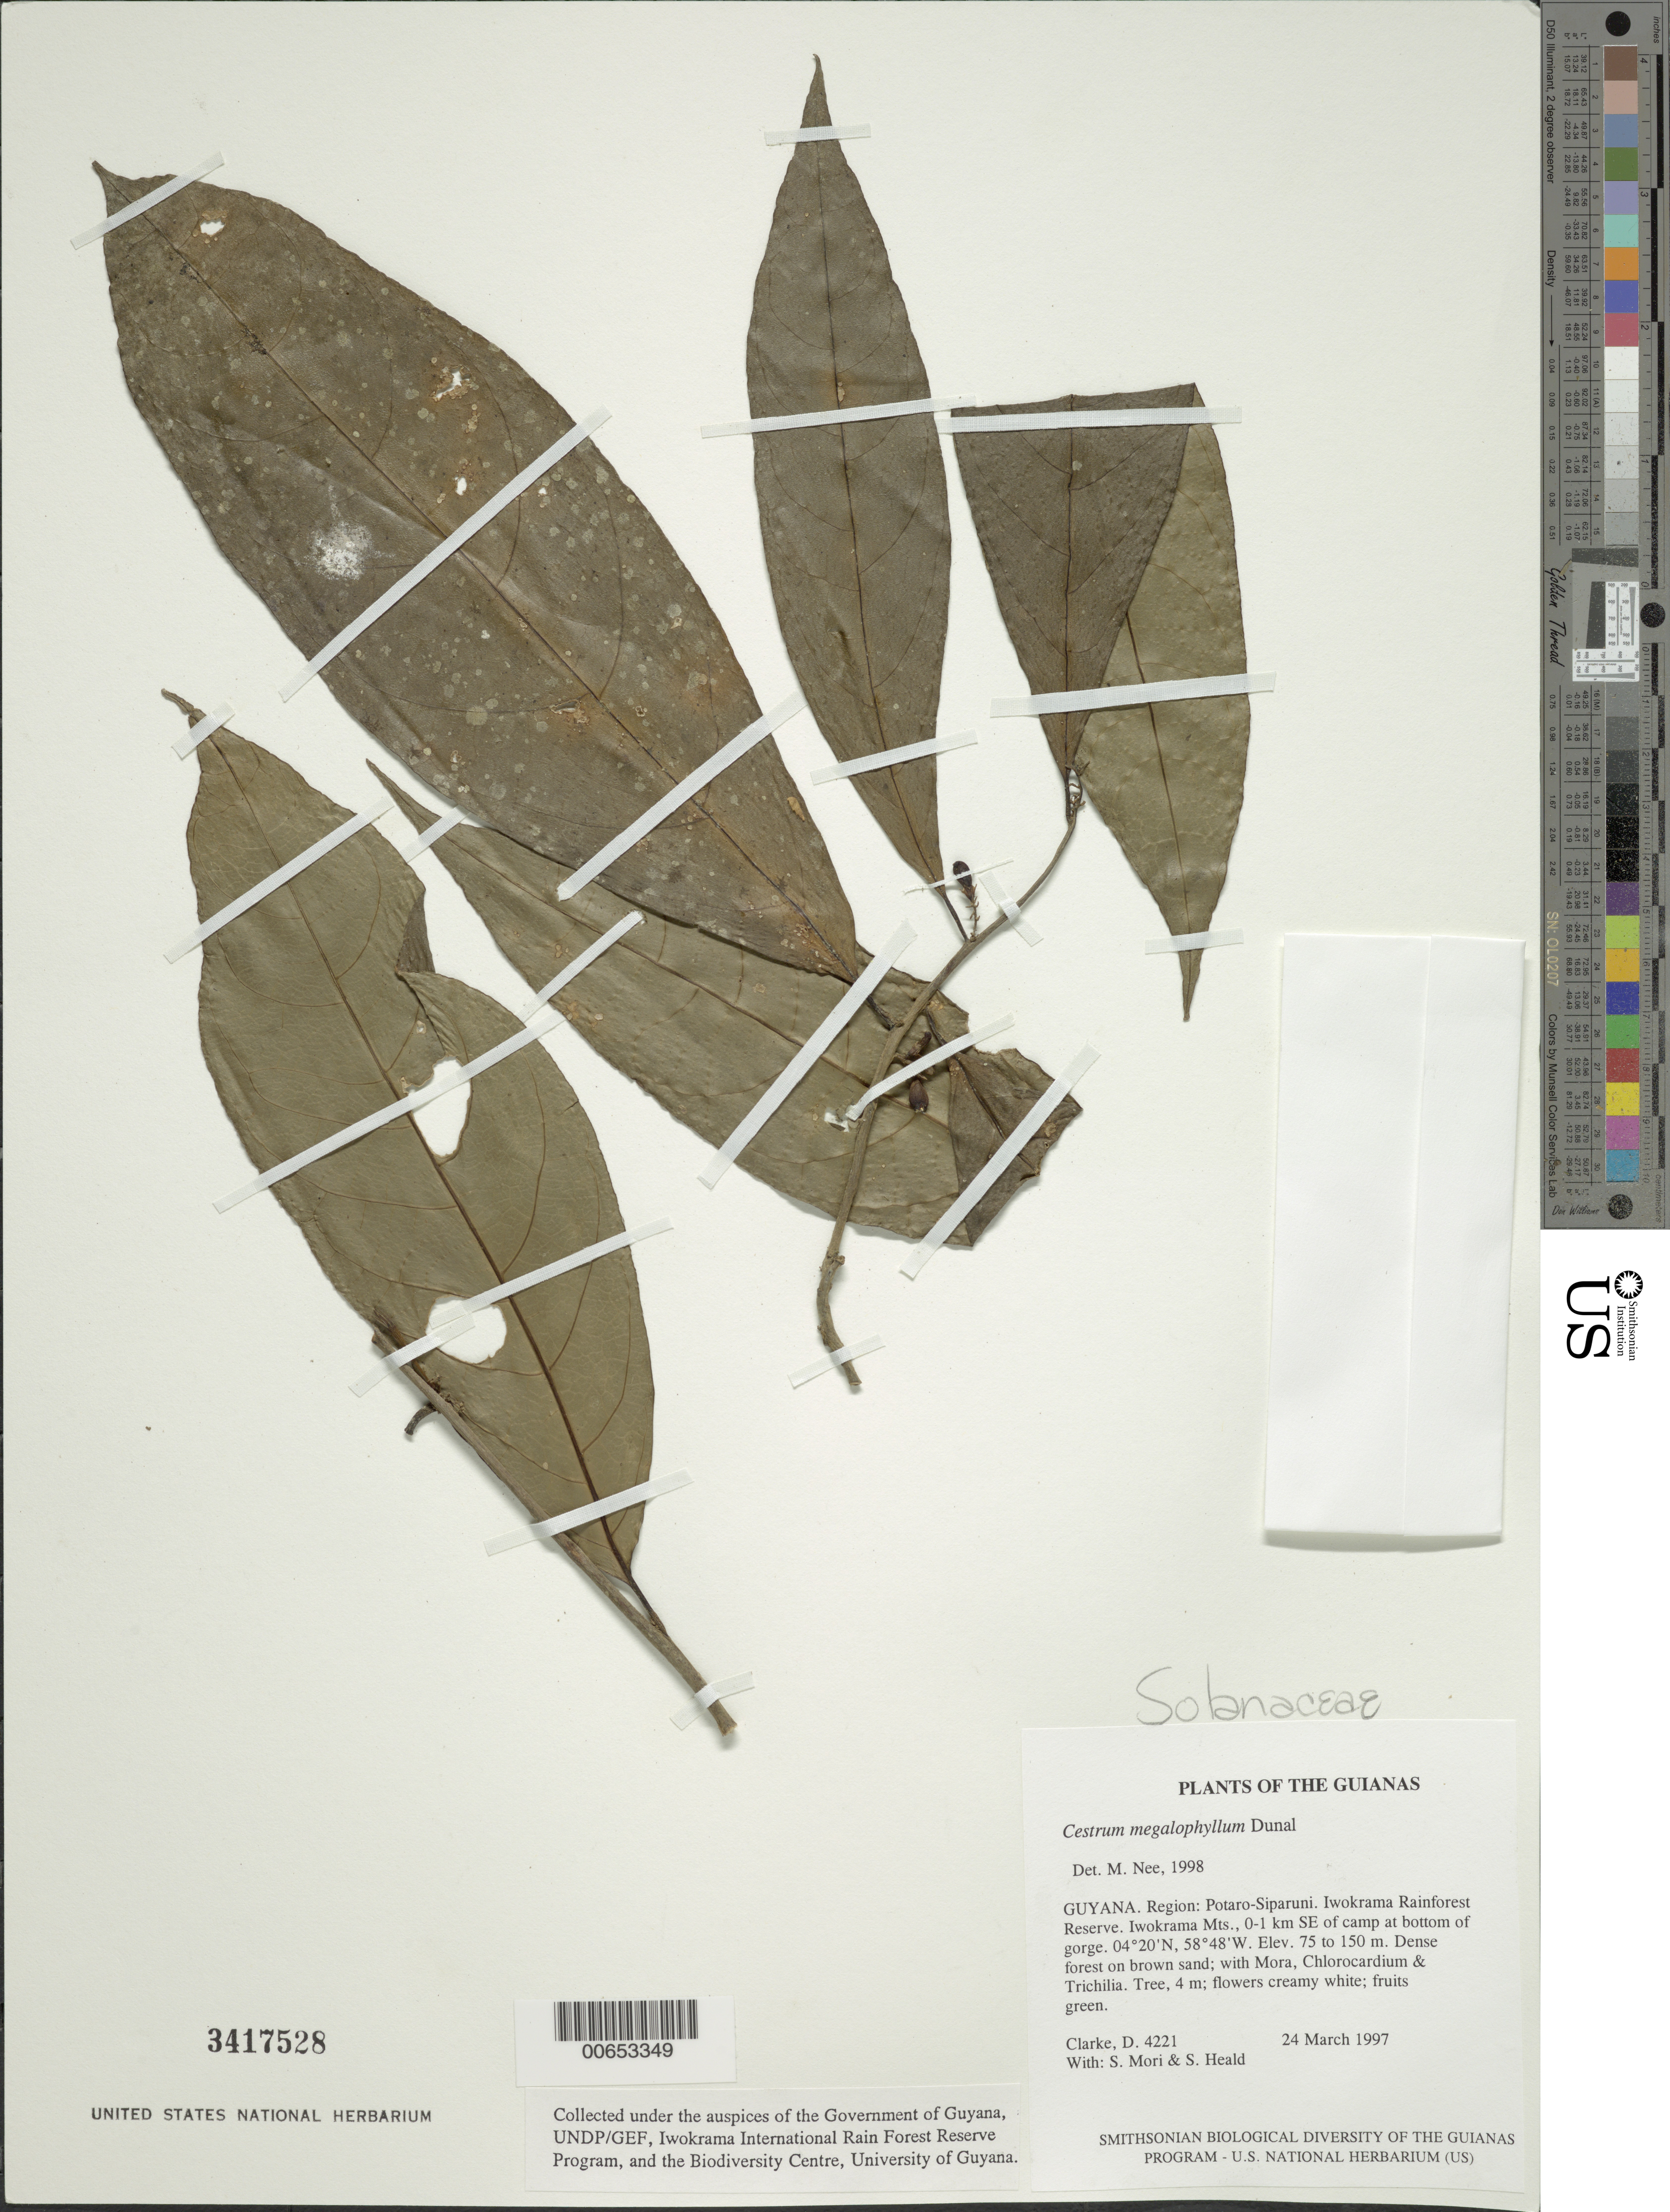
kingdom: Plantae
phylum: Tracheophyta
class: Magnoliopsida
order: Solanales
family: Solanaceae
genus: Cestrum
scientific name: Cestrum megalophyllum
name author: Dunal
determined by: Nee, Michael H.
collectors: H. D. Clarke, S. Mori & S. Heald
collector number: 4221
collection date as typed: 24 March 1997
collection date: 1997-03-24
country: Guyana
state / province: Potaro-Siparuni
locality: Iwokrama Rainforest Reserve. Iwokrama Mts., 0-1 km SE of camp at bottom of gorge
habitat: Dense forest on brown sand; with Mora, Chlorocardium & Trichilia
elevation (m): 75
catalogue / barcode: US 3417528